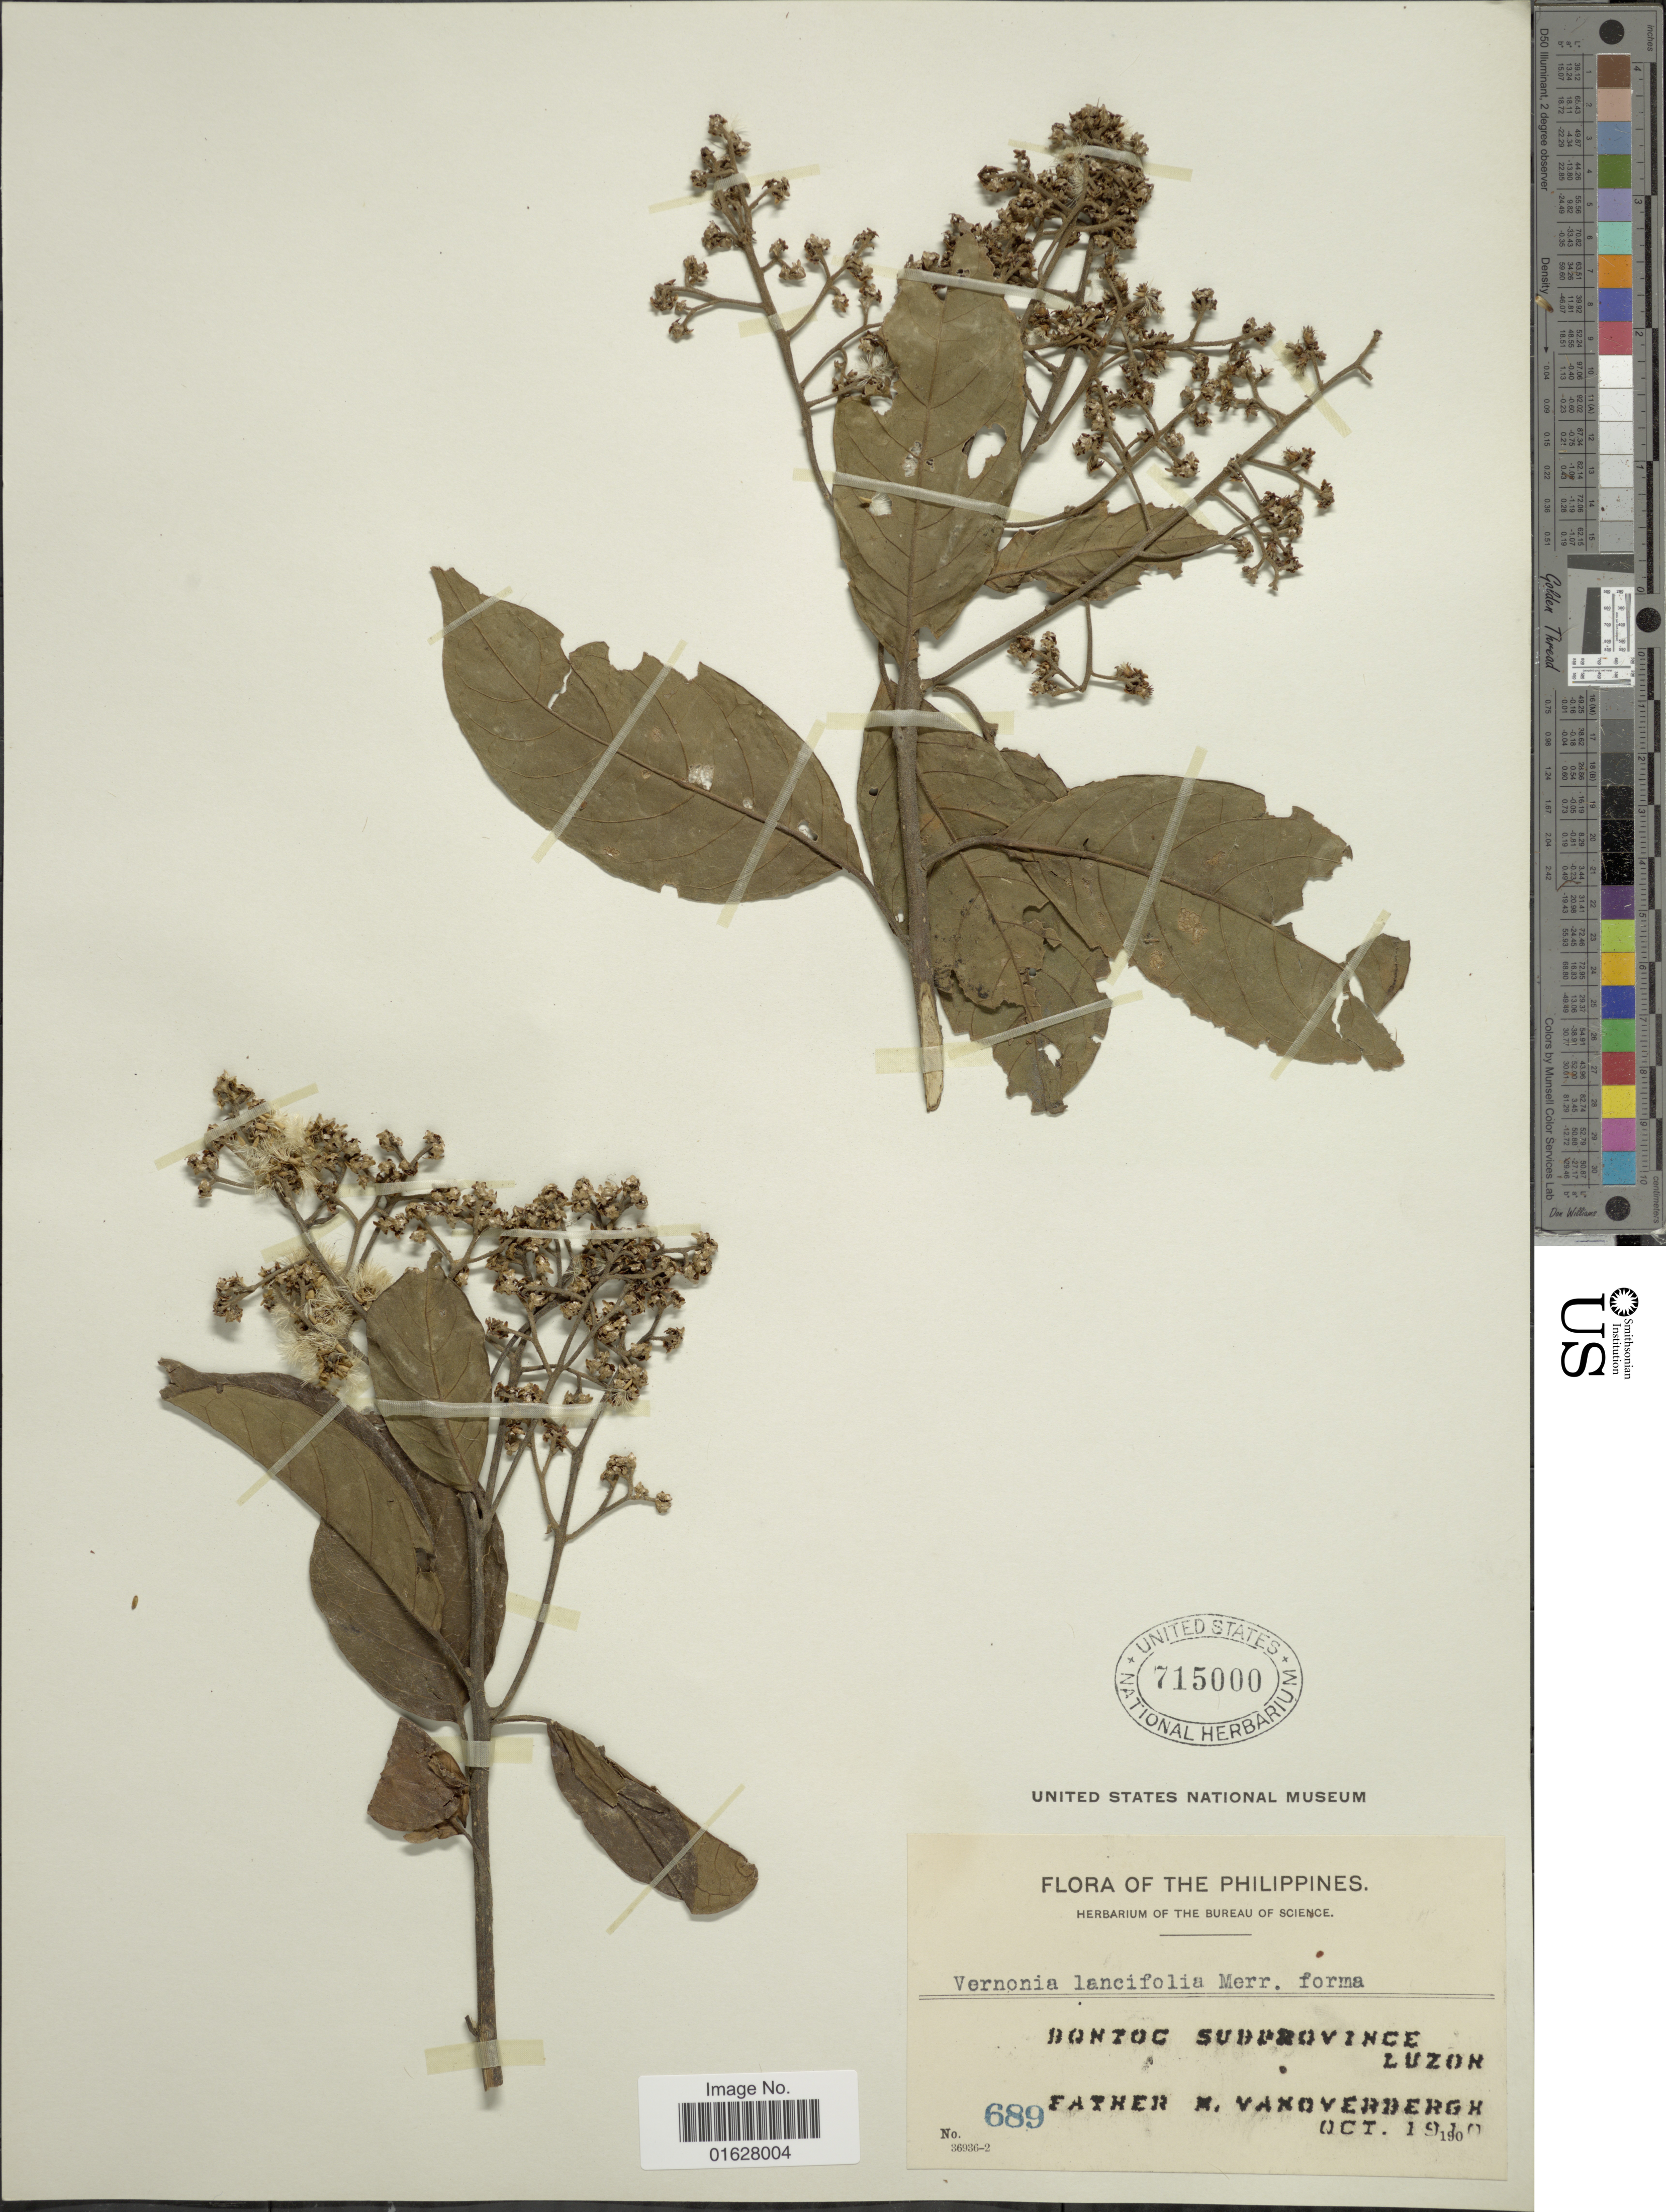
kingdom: Plantae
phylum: Tracheophyta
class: Magnoliopsida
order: Asterales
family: Asteraceae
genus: Vernonia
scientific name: Vernonia lancifolia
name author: Merr.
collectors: M. Vanoverbergh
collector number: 689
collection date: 1910-10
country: Philippines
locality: The Philippines. Bontoc Subprovince, Luzon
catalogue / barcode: US 715000